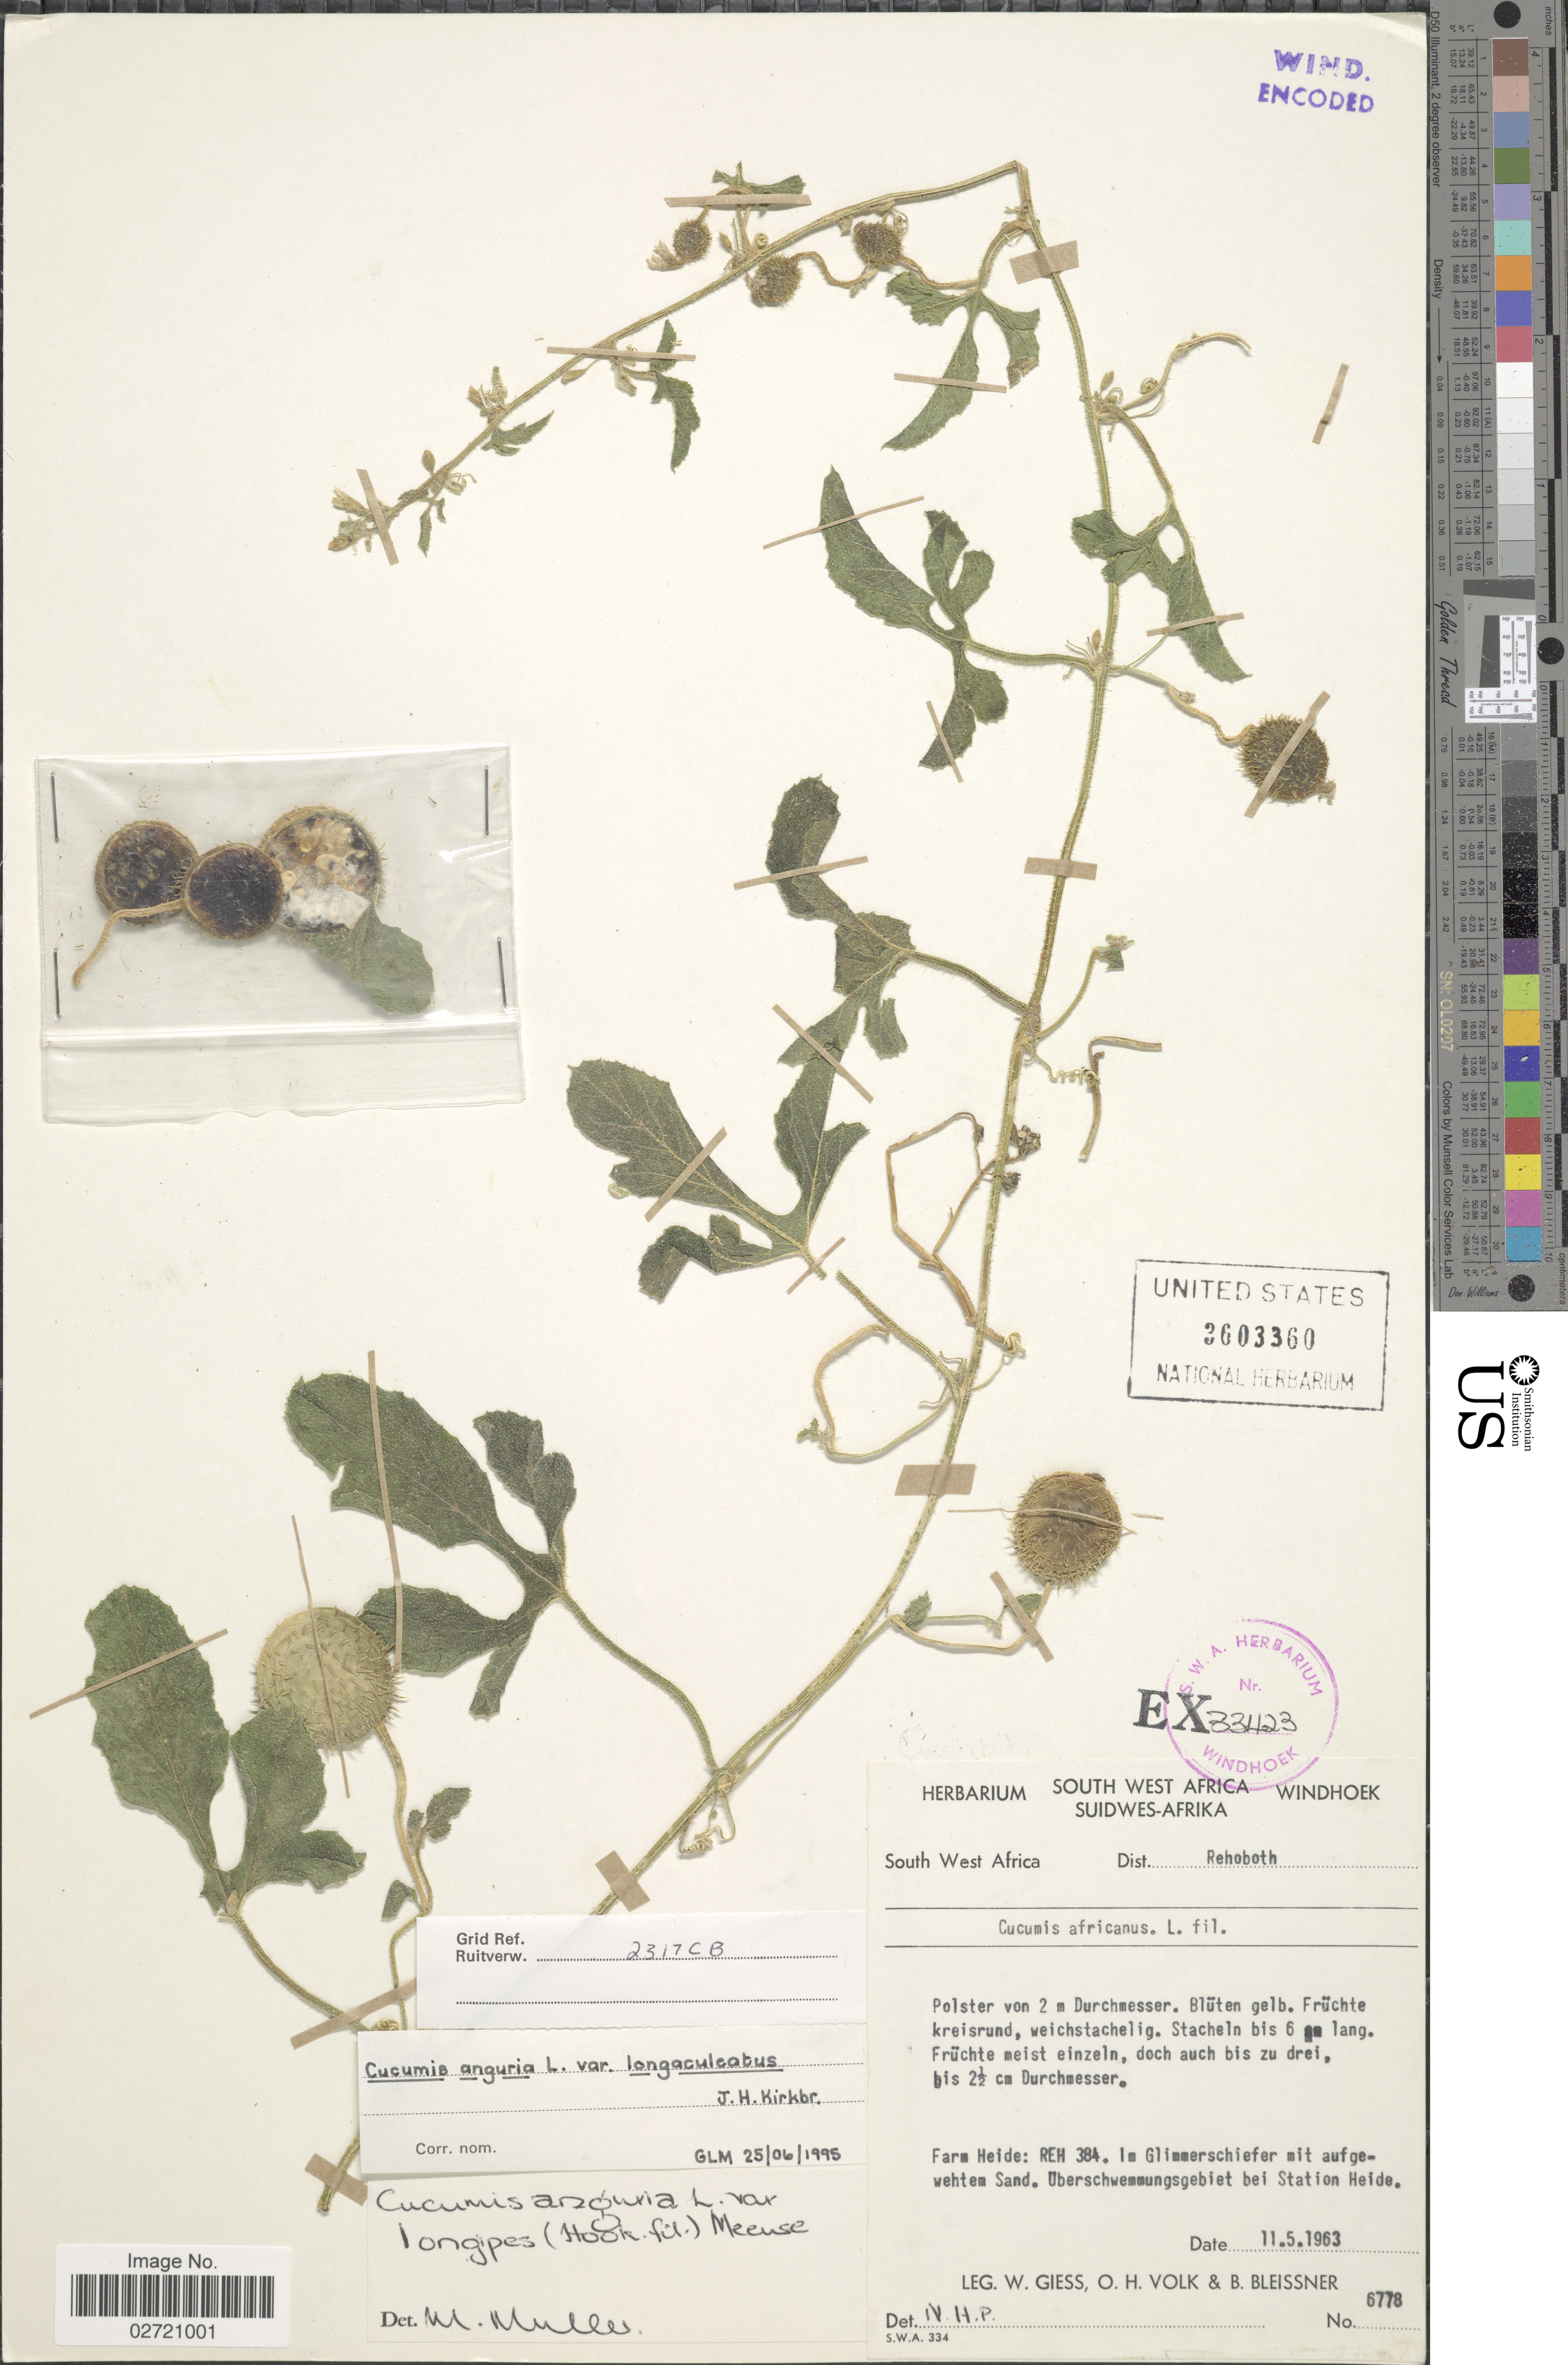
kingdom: Plantae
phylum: Tracheophyta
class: Magnoliopsida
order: Cucurbitales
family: Cucurbitaceae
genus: Cucumis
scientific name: Cucumis anguria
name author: L.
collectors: W. Giess, O. Volk & B. Bleissner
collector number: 6778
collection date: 1963-05-11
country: Namibia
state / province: Hardap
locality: South West Africa. Dist. Rehobeth. farm Heide: REH 384. Uberschwemmungsgebiet bei Station Heide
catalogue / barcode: US 3603360